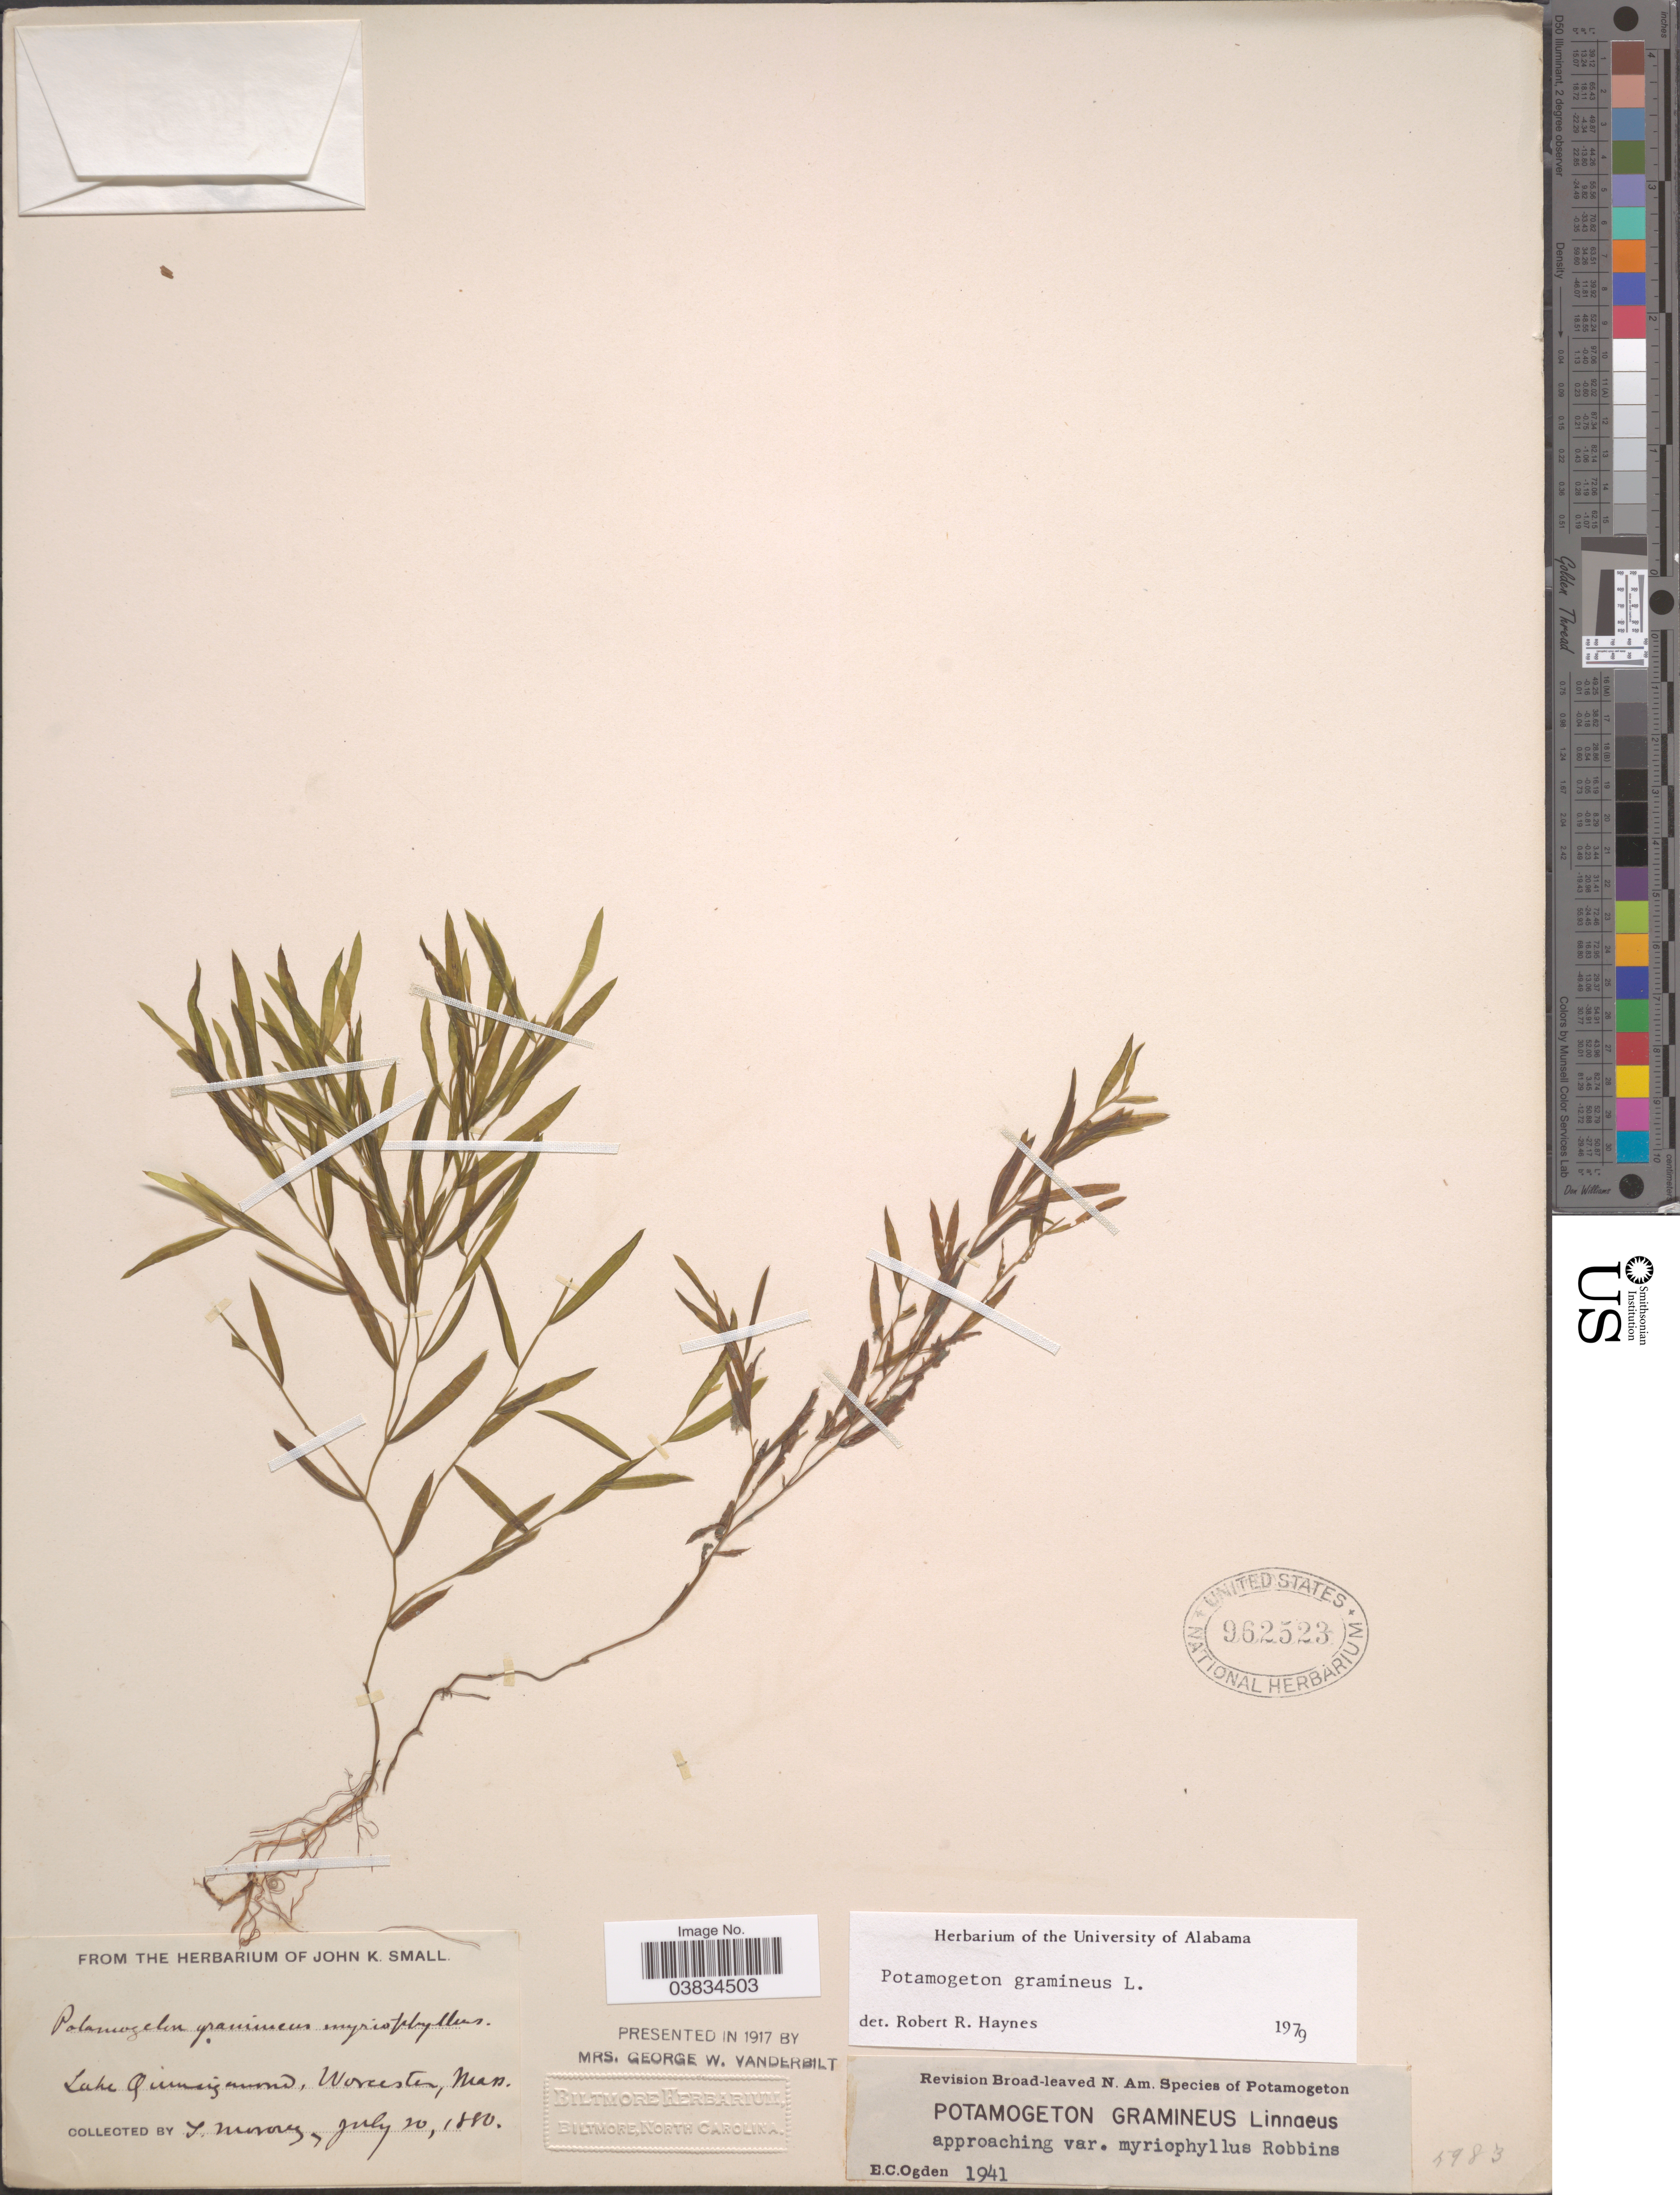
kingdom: Plantae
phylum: Tracheophyta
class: Liliopsida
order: Alismatales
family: Potamogetonaceae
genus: Potamogeton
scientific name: Potamogeton gramineus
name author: L.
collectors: T. Morong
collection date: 1880-07-20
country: United States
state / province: Massachusetts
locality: Lake Quinsigamond, Worcester.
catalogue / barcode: US 962523